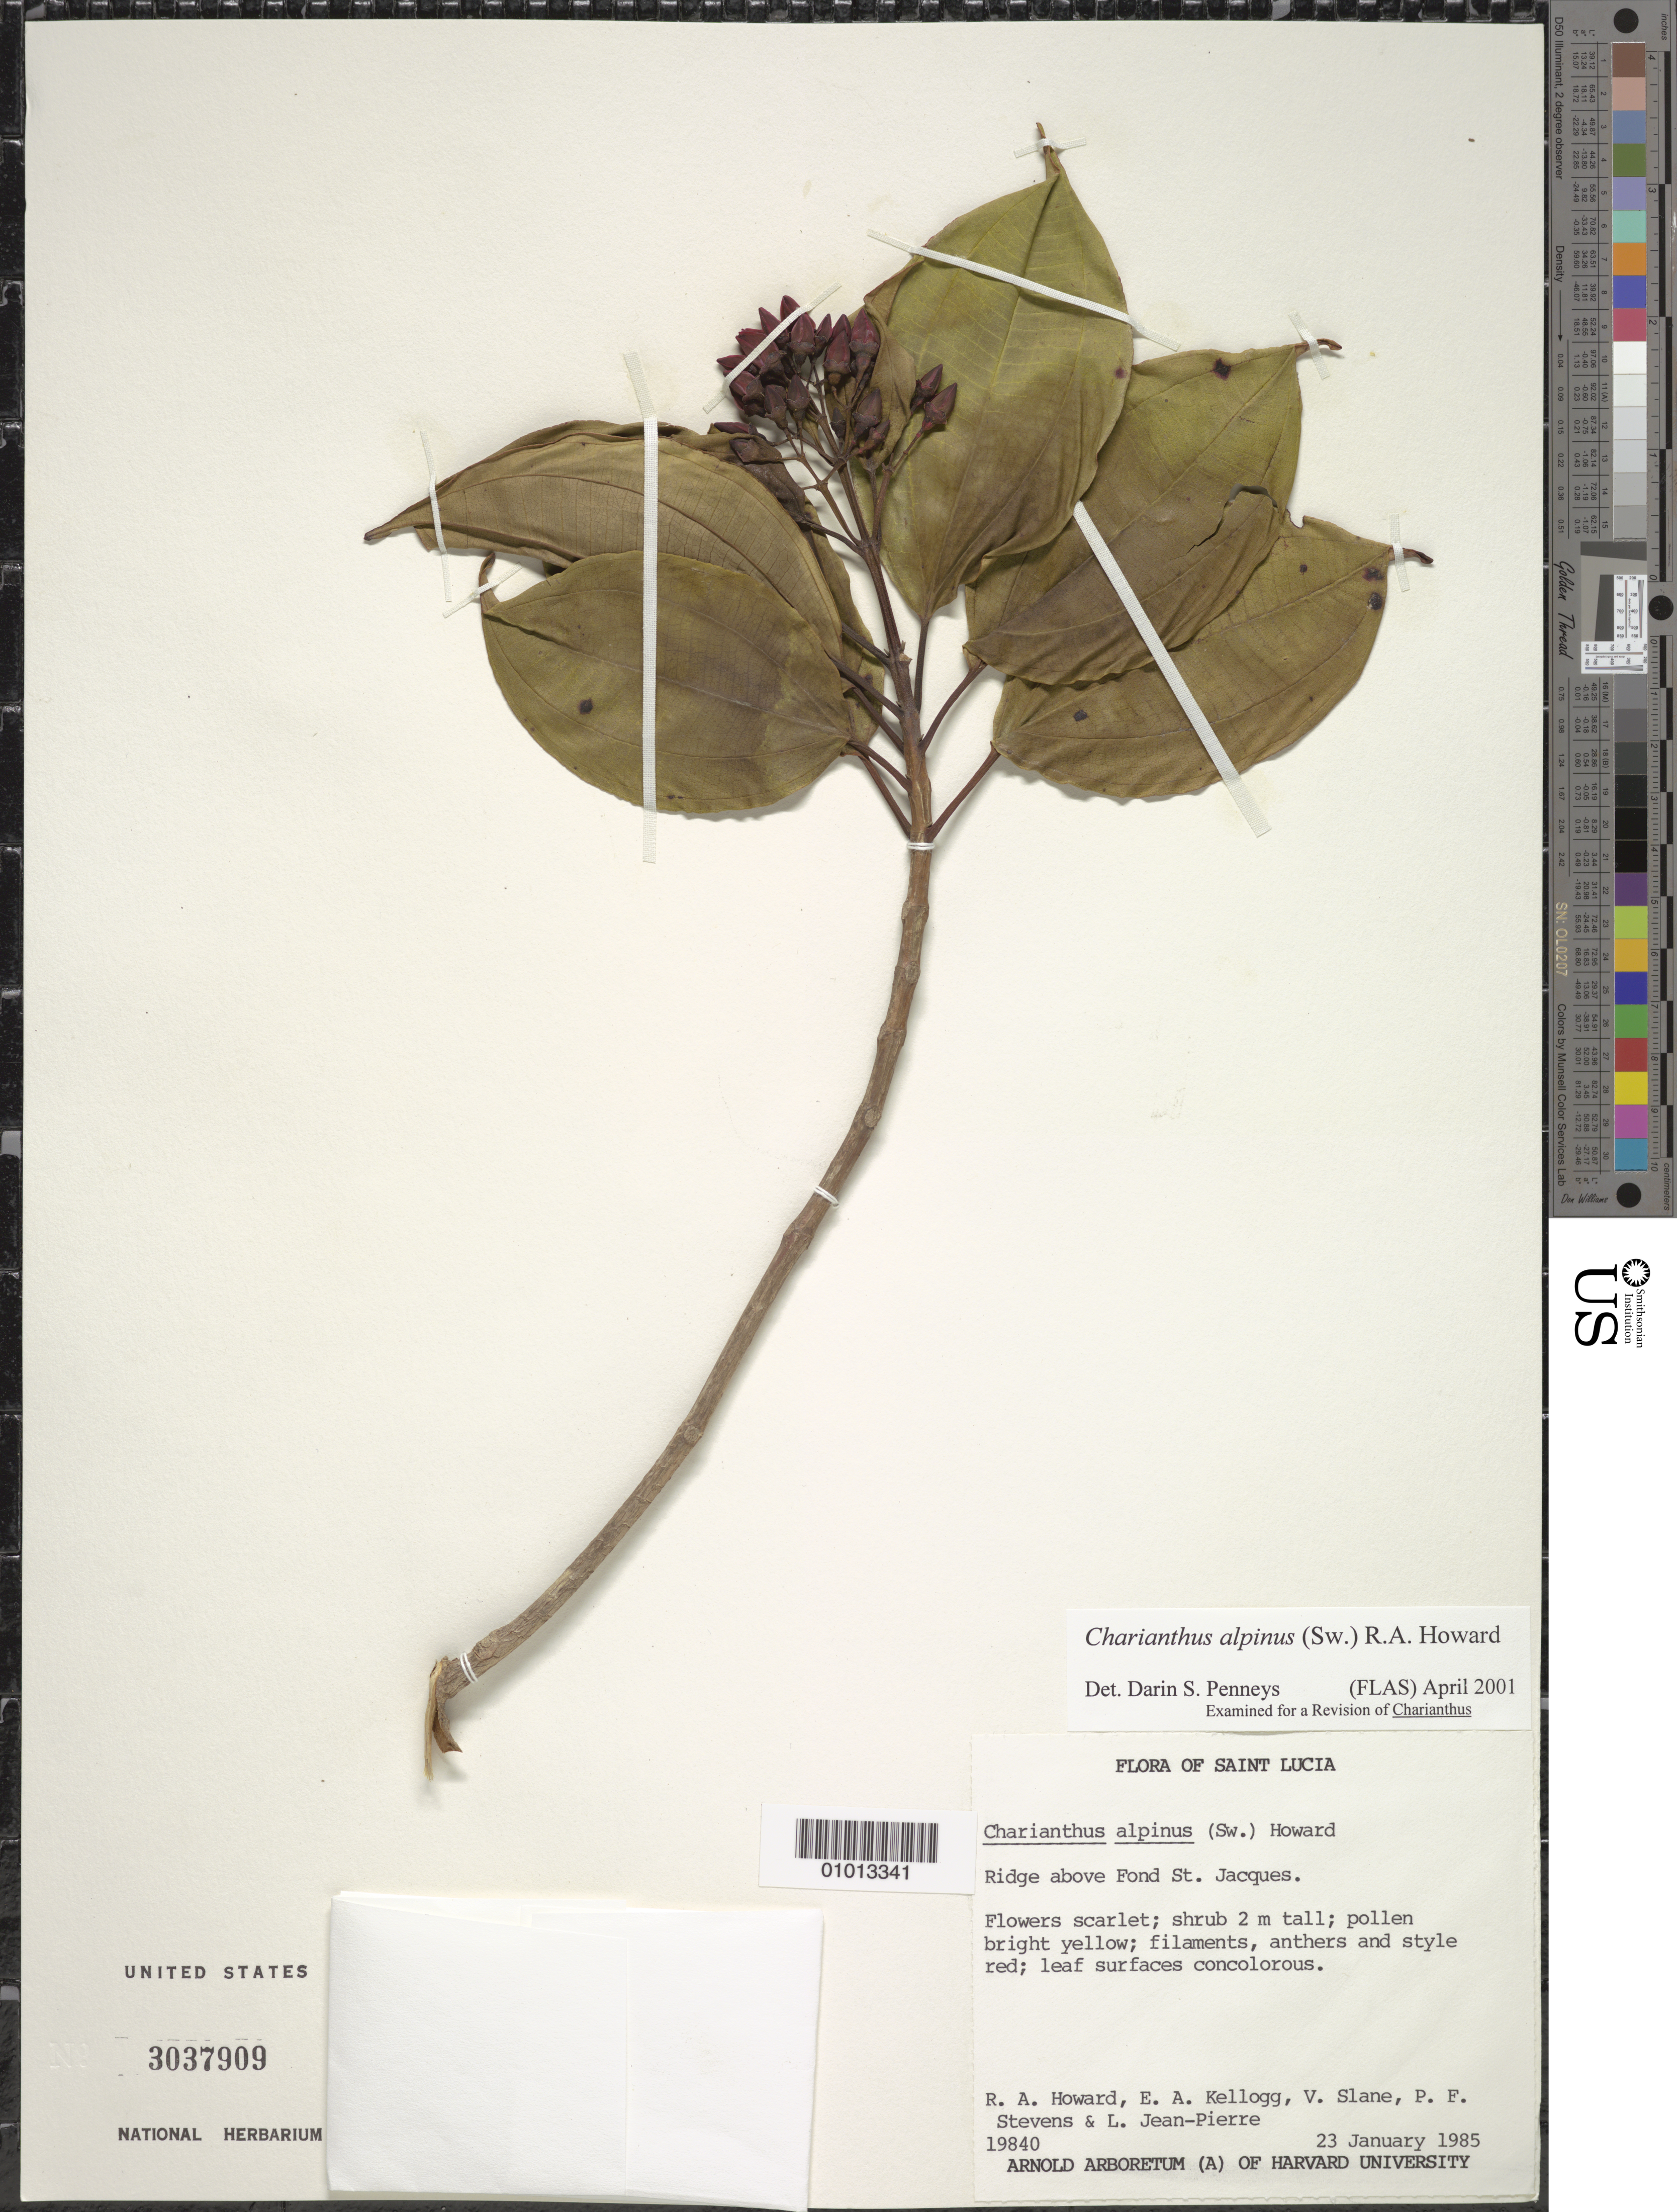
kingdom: Plantae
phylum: Tracheophyta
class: Magnoliopsida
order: Myrtales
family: Melastomataceae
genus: Charianthus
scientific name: Charianthus alpinus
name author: (Sw.) R.A. Howard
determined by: Penneys, D. S.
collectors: R. A. Howard, E. A. Kellogg, V. Slane, P. F. Stevens & L. L. Jean-Pierre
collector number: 19840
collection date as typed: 23 Jan 1985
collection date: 1985-01-23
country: St. Lucia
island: St. Lucia I.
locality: Ridge above Fond St. Jacques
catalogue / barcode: US 3037909